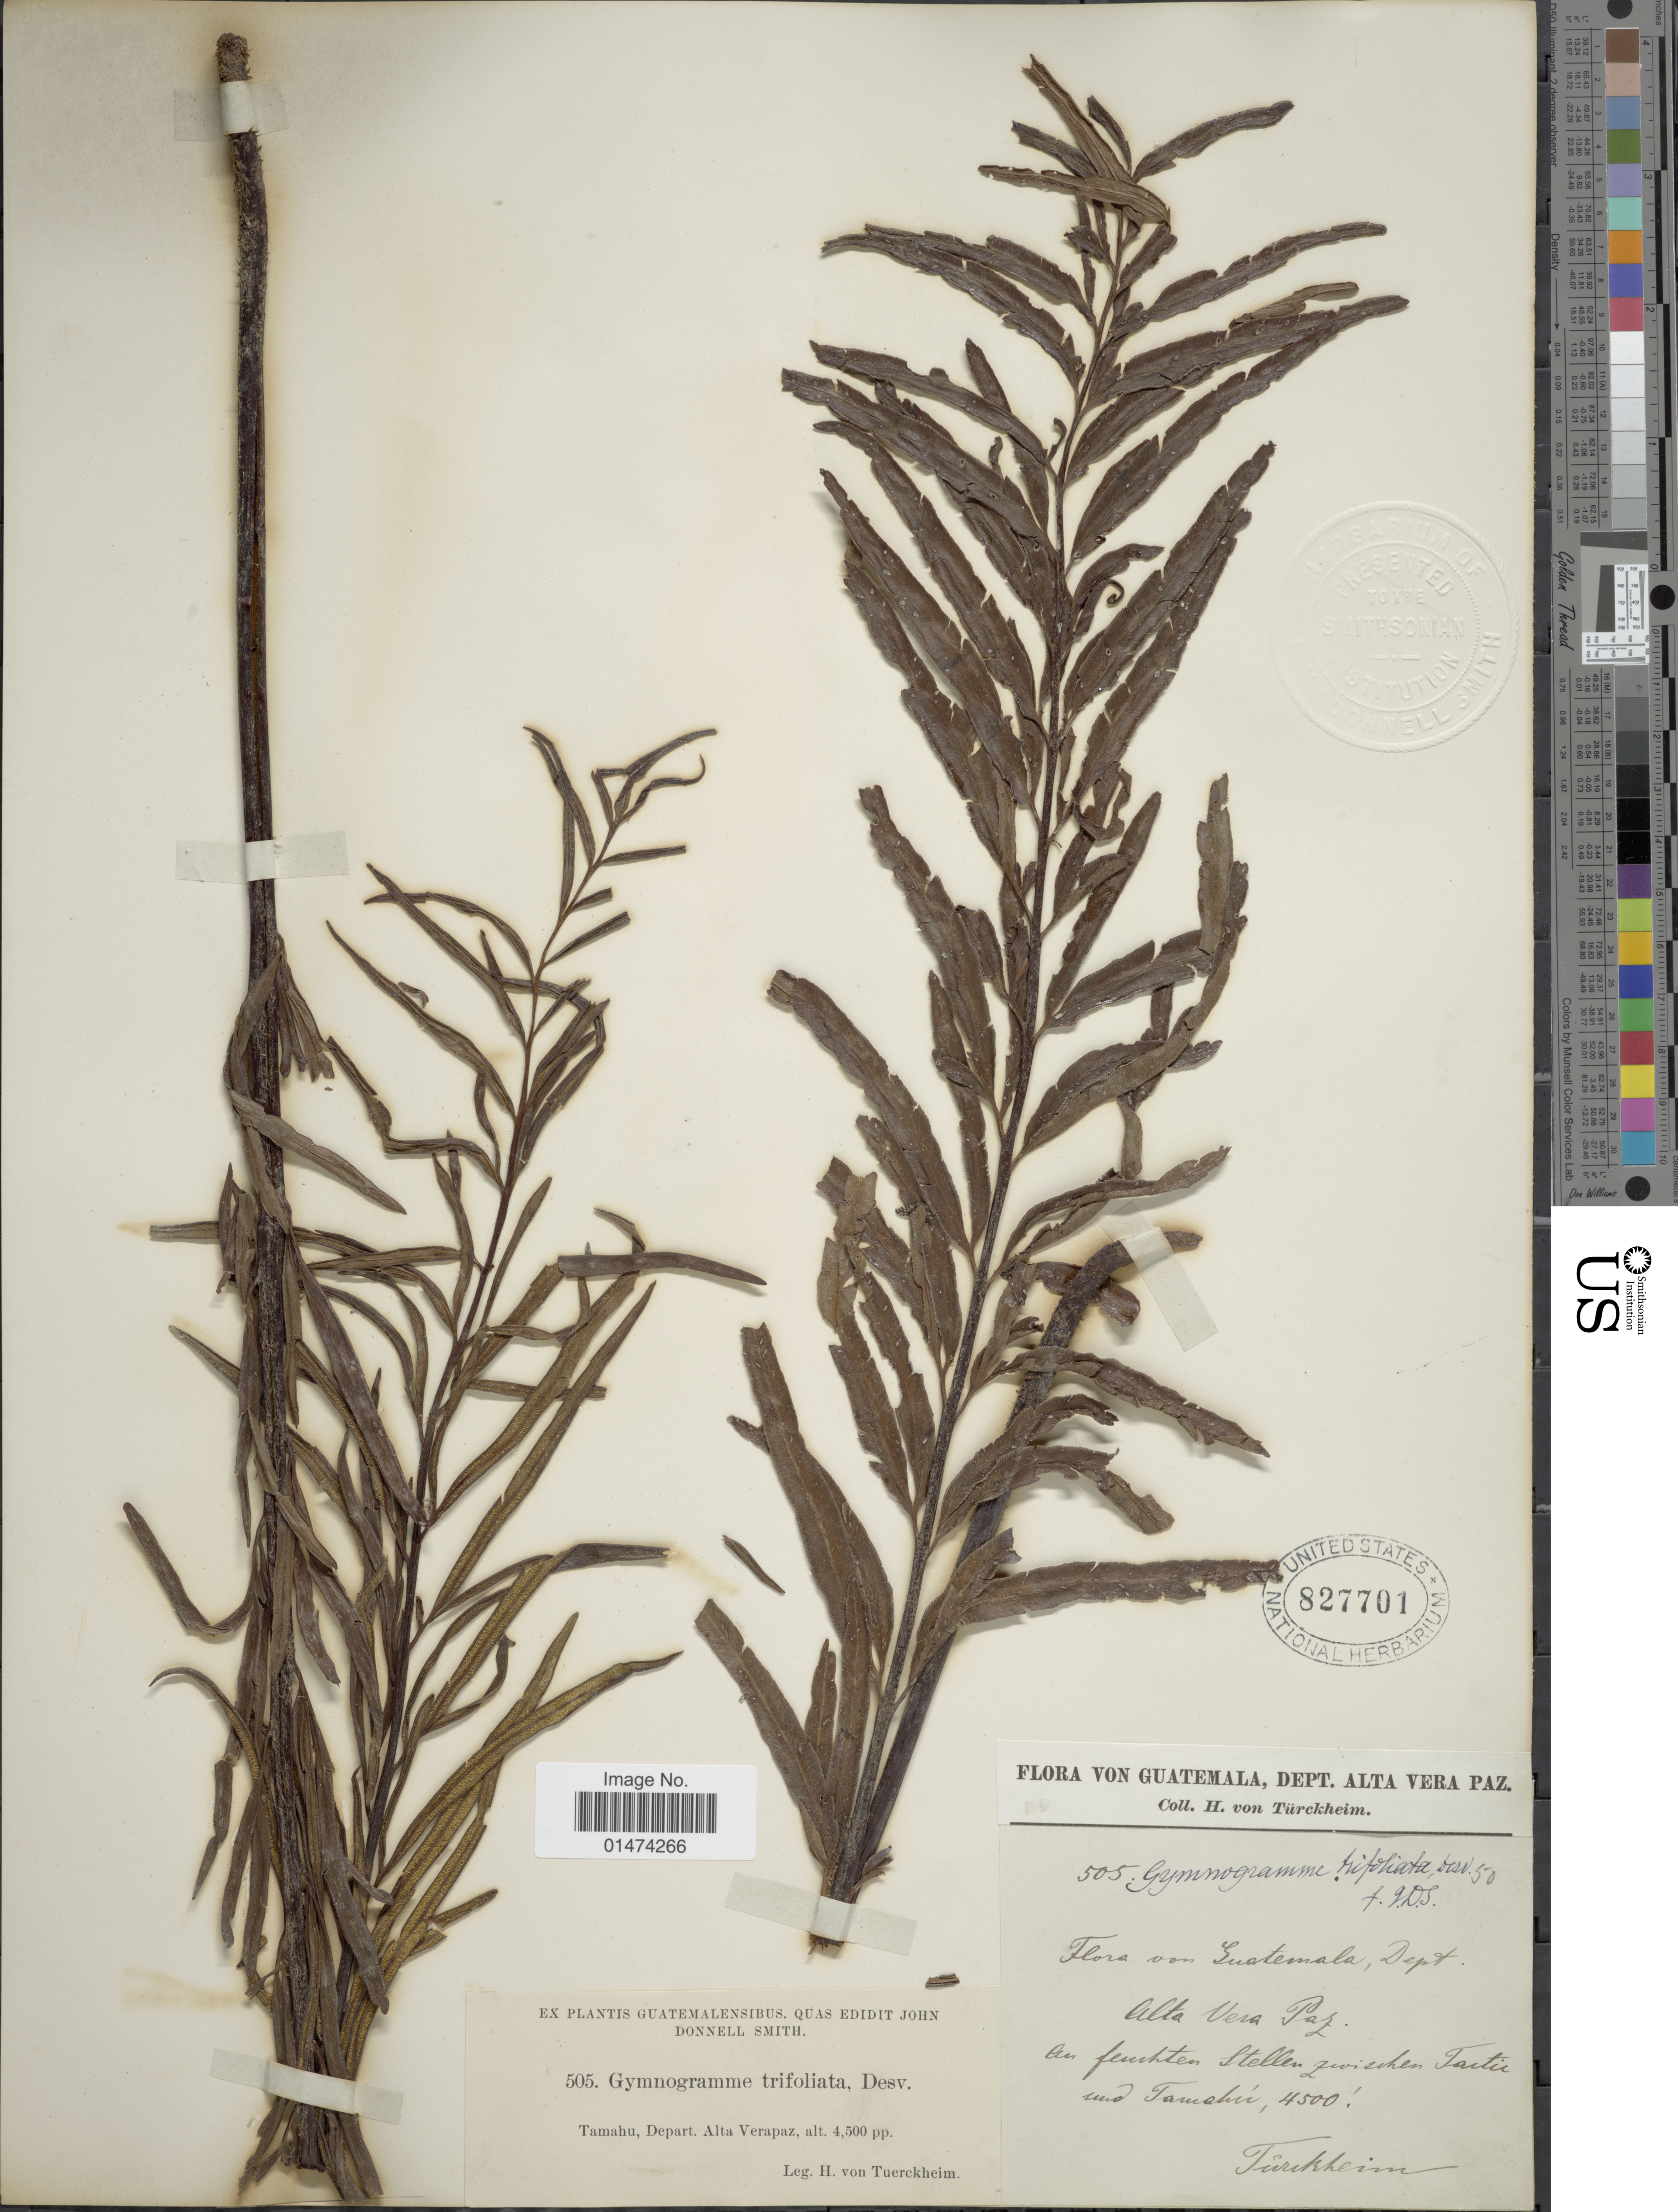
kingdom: Plantae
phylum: Tracheophyta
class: Polypodiopsida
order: Polypodiales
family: Pteridaceae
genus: Pityrogramma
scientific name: Pityrogramma trifoliata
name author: (L.) R.M. Tryon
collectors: H. von Türckheim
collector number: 505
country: Guatemala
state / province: Alta Verapaz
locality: Tamahu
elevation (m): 1372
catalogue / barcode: US 827701